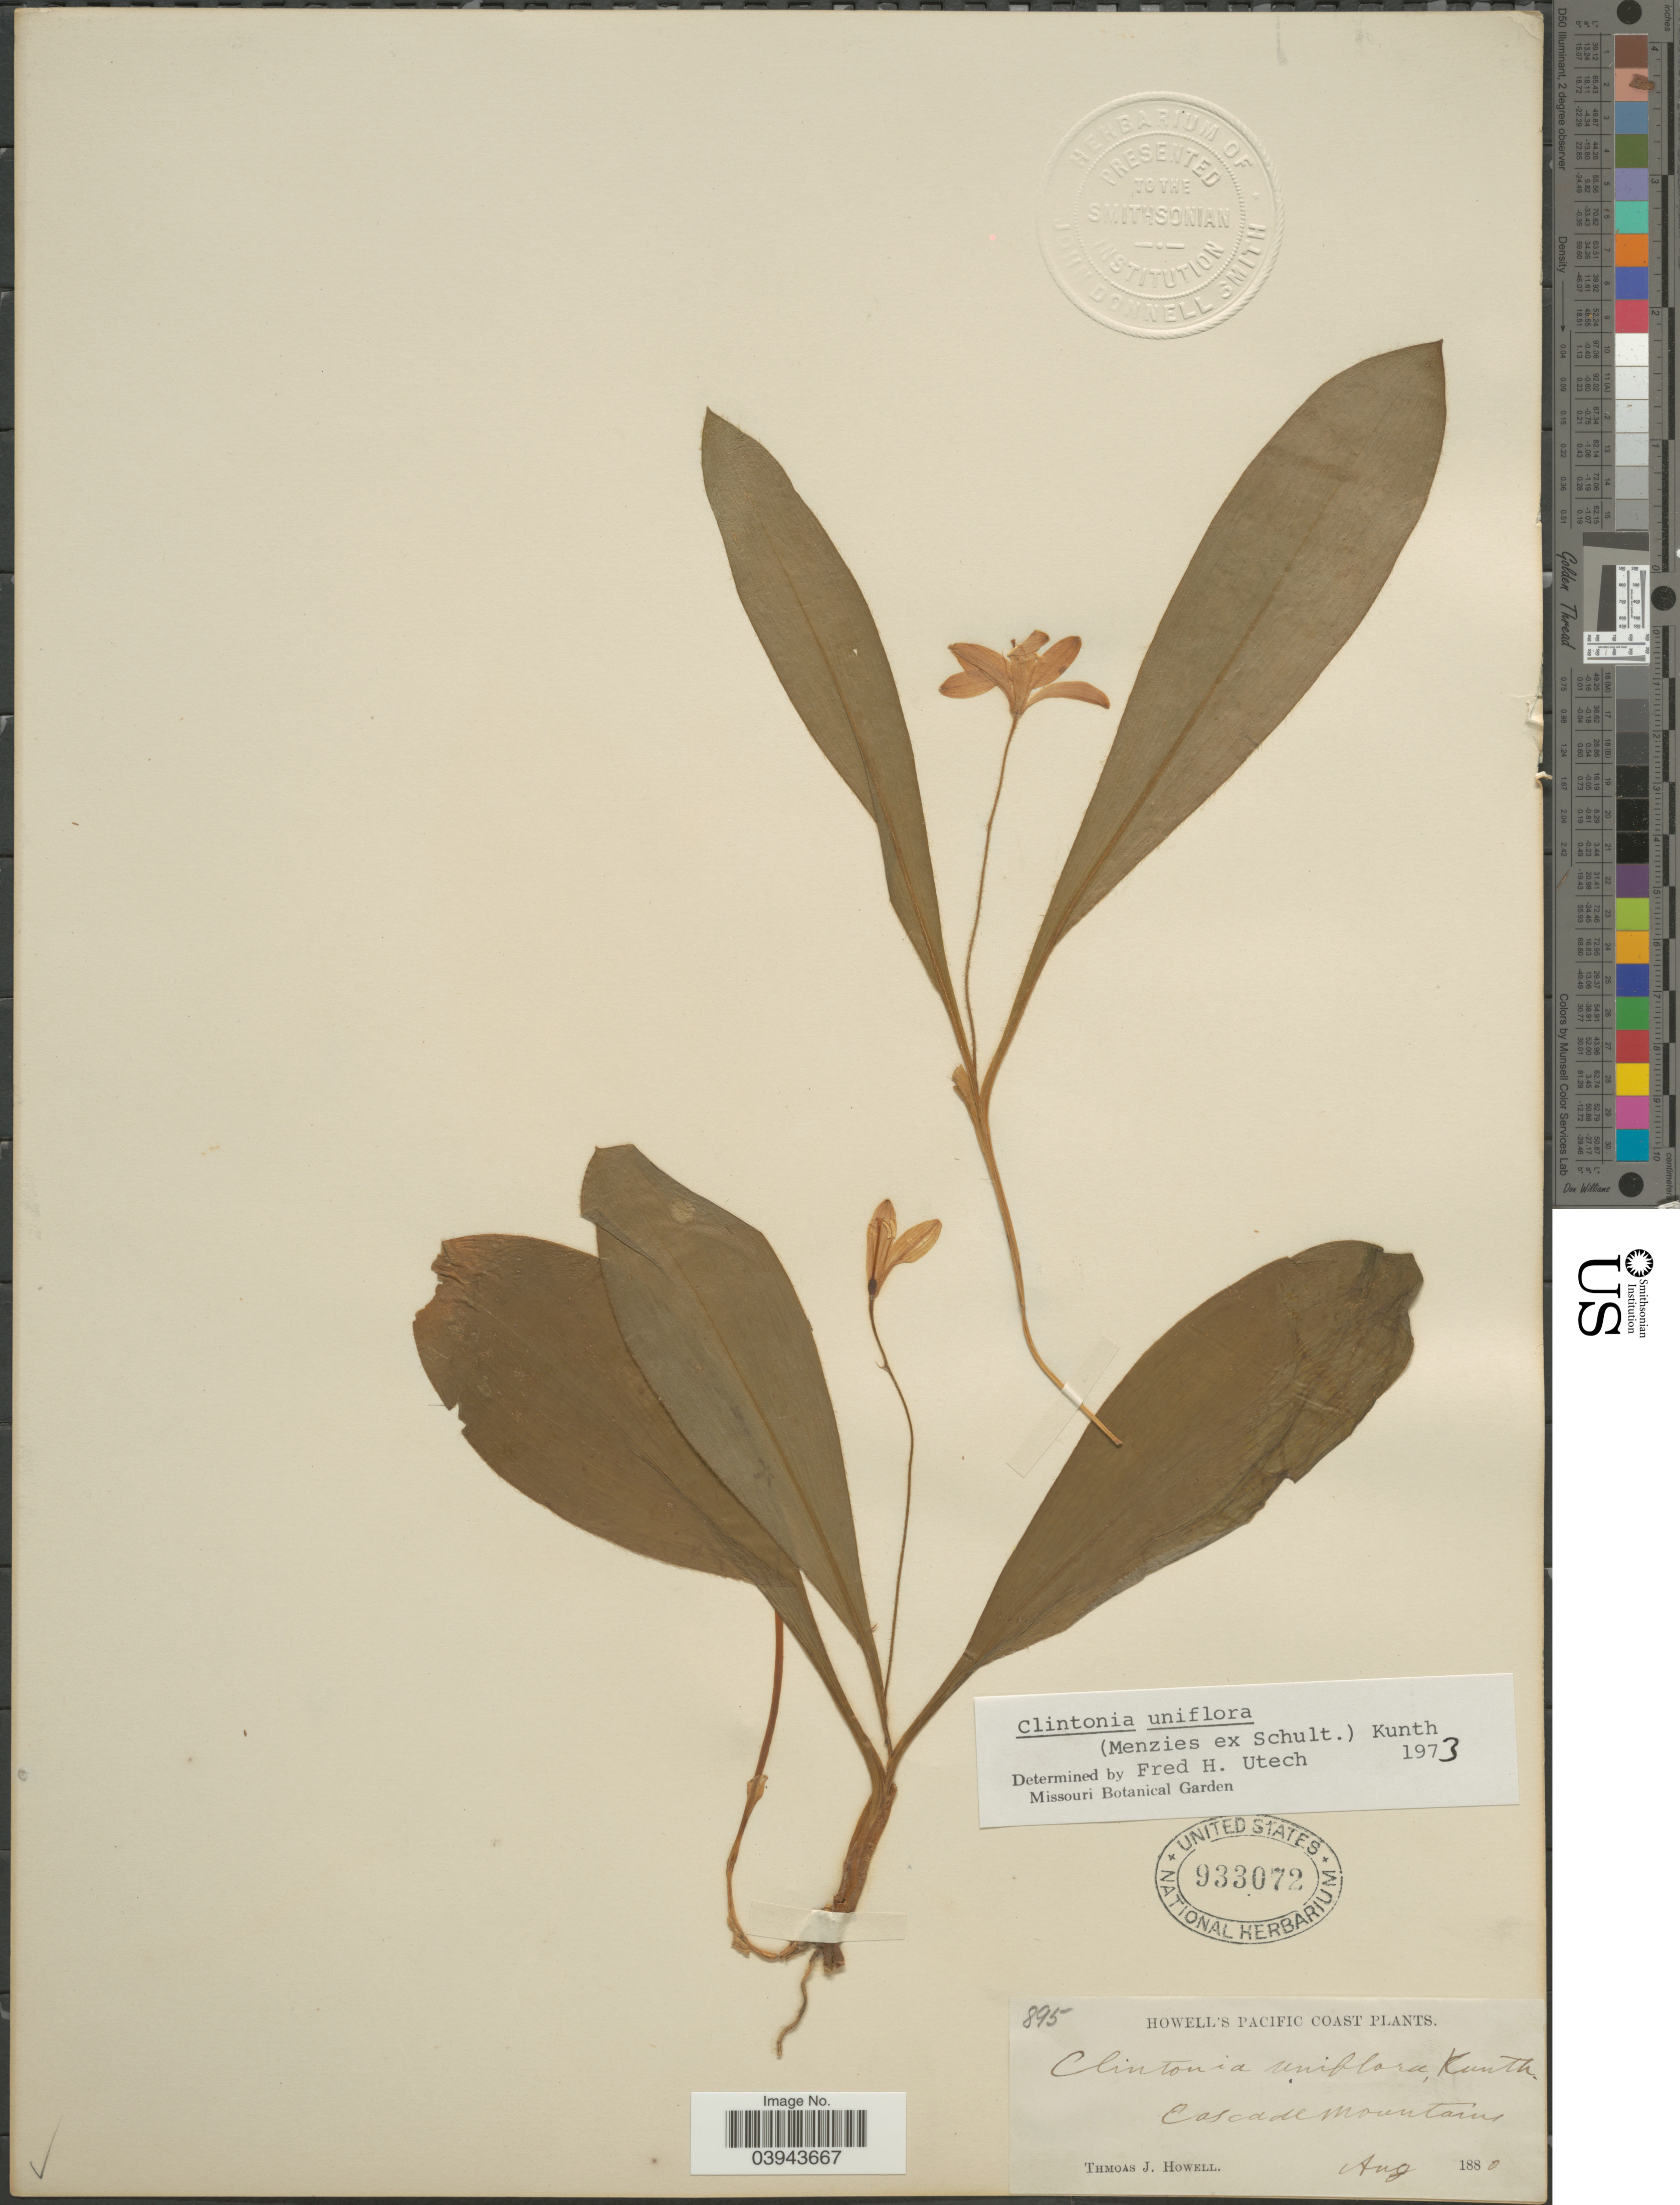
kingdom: Plantae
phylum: Tracheophyta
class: Liliopsida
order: Liliales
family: Liliaceae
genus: Clintonia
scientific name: Clintonia uniflora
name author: Kunth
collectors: T. J. Howell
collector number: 895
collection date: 1880-08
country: United States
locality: Pacific Coast. Cascade Mountains.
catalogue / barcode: US 933072